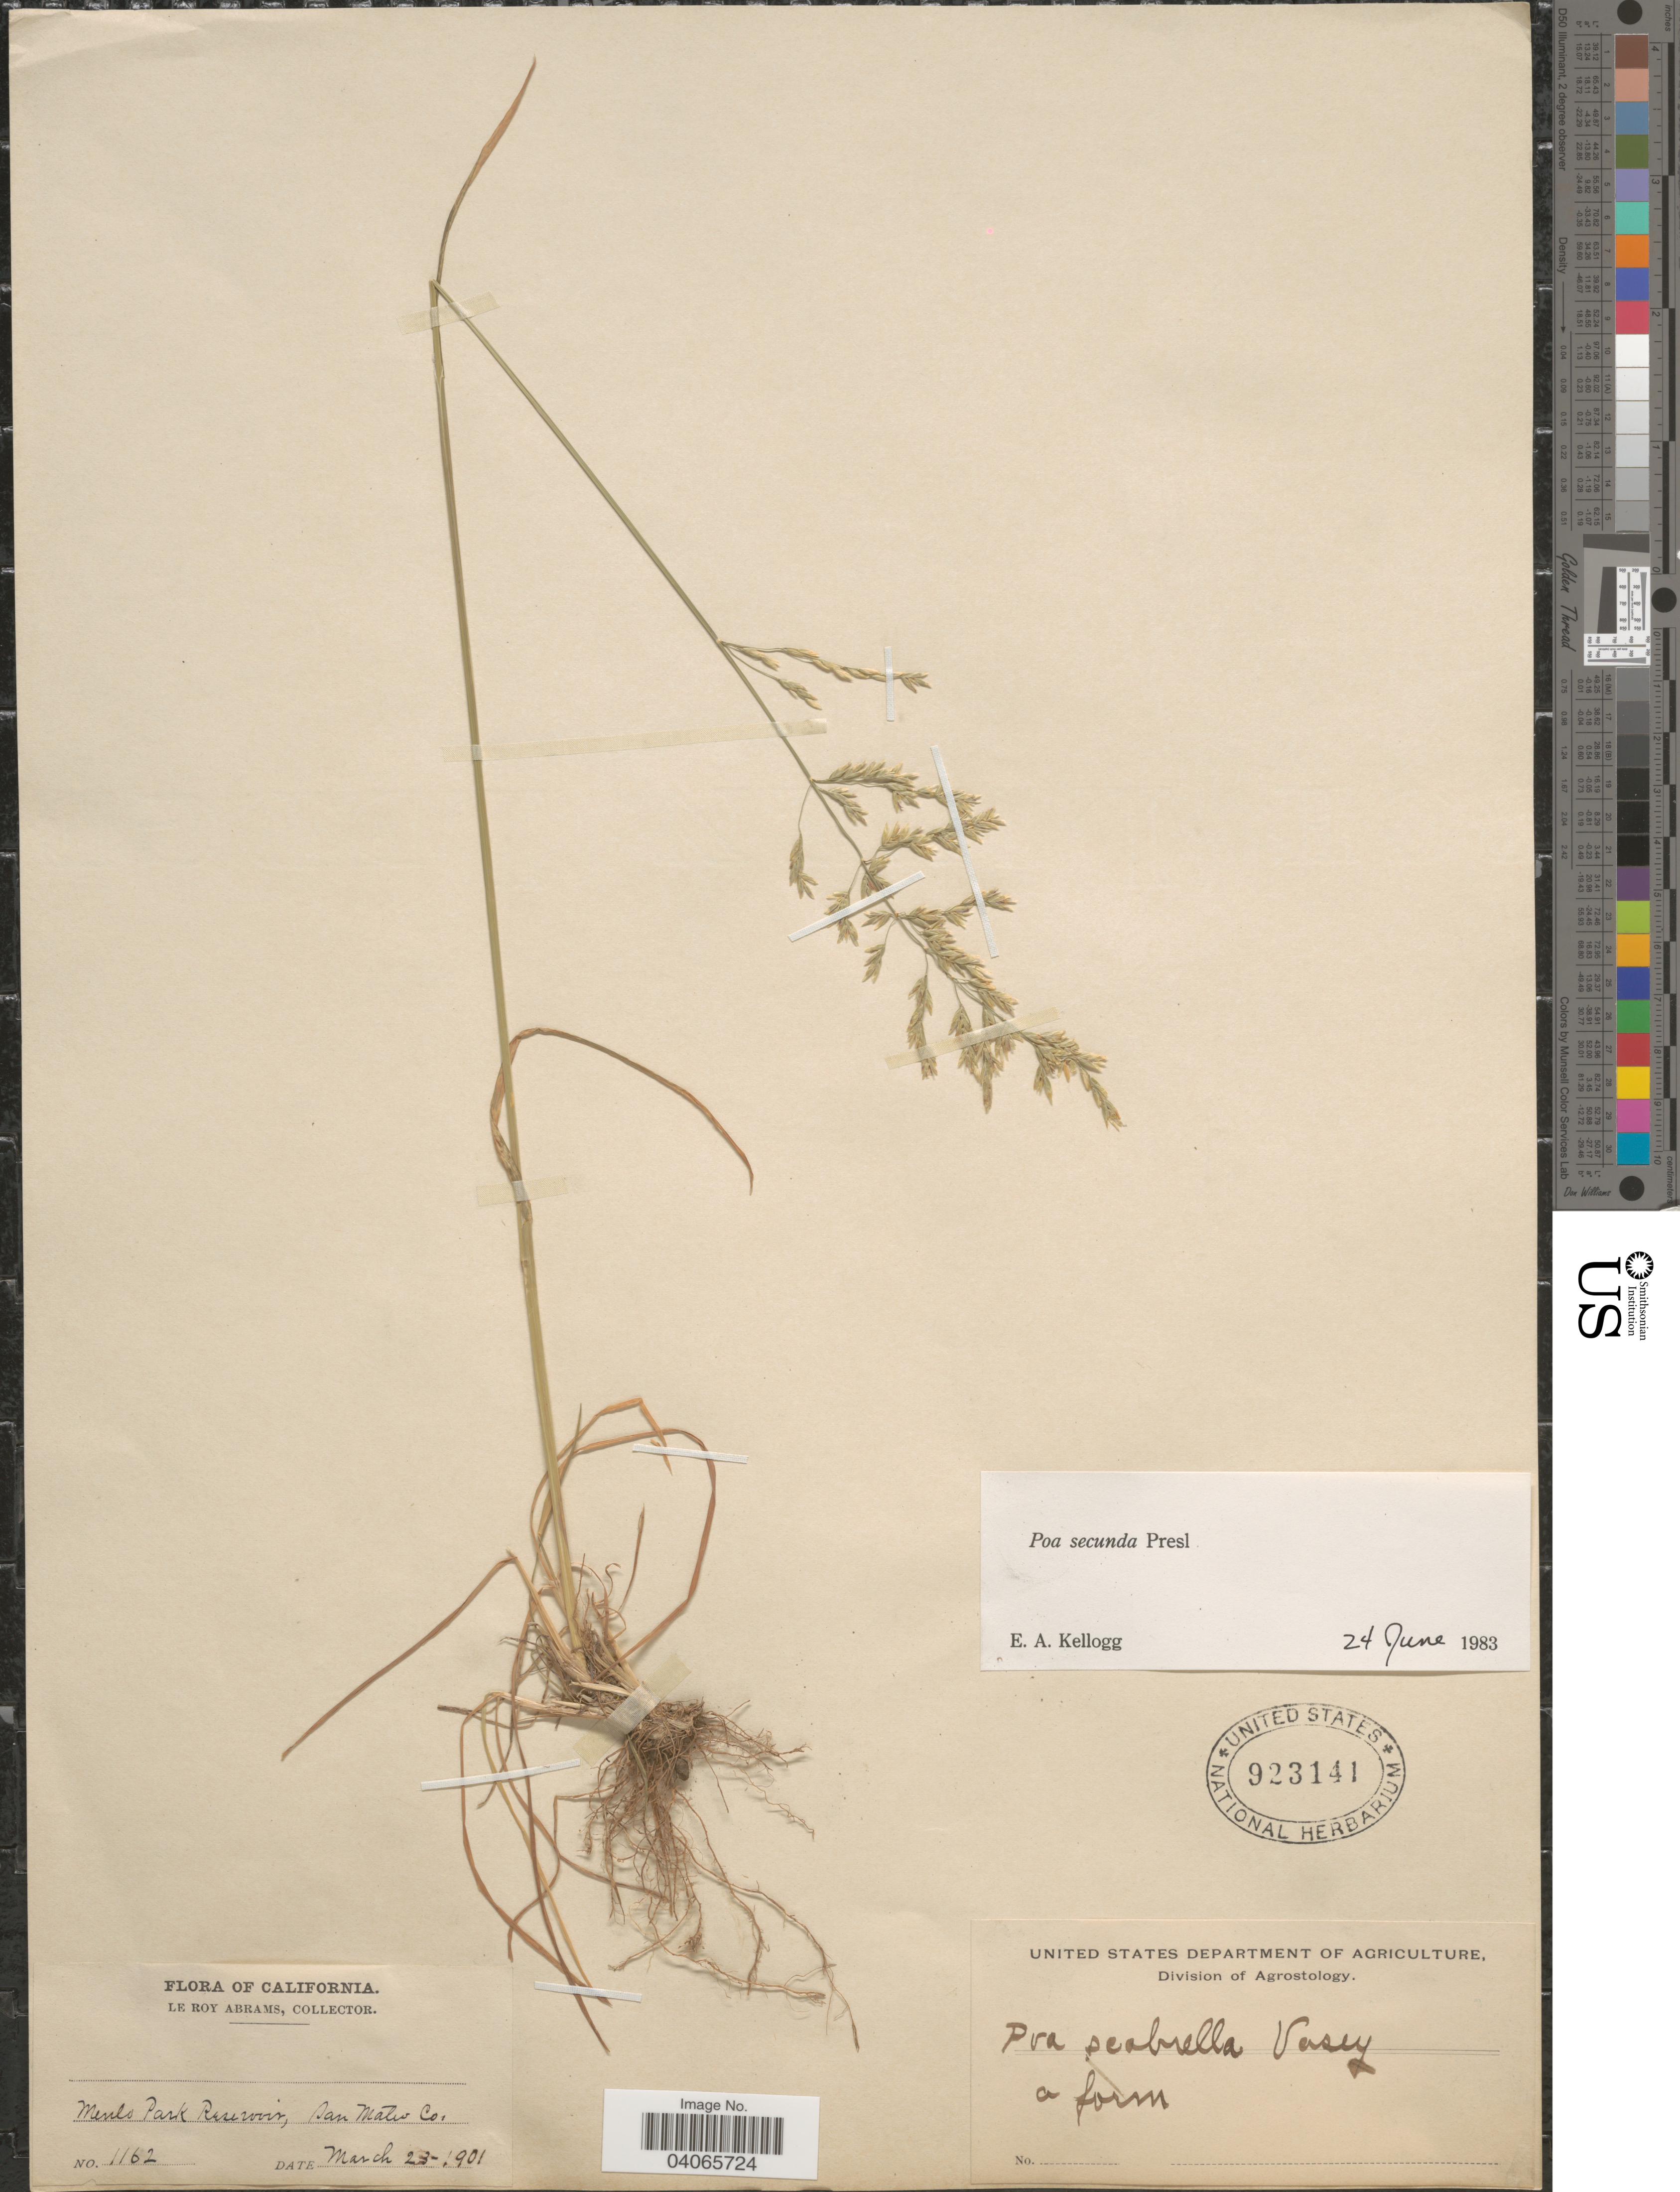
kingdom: Plantae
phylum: Tracheophyta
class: Liliopsida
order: Poales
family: Poaceae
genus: Poa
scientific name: Poa secunda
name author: J. Presl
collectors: L. Abrams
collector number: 1162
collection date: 1901-03-23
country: United States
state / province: California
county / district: San Mateo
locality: Menlo Park Reservoir, San Mateo Co.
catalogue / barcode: US 923141